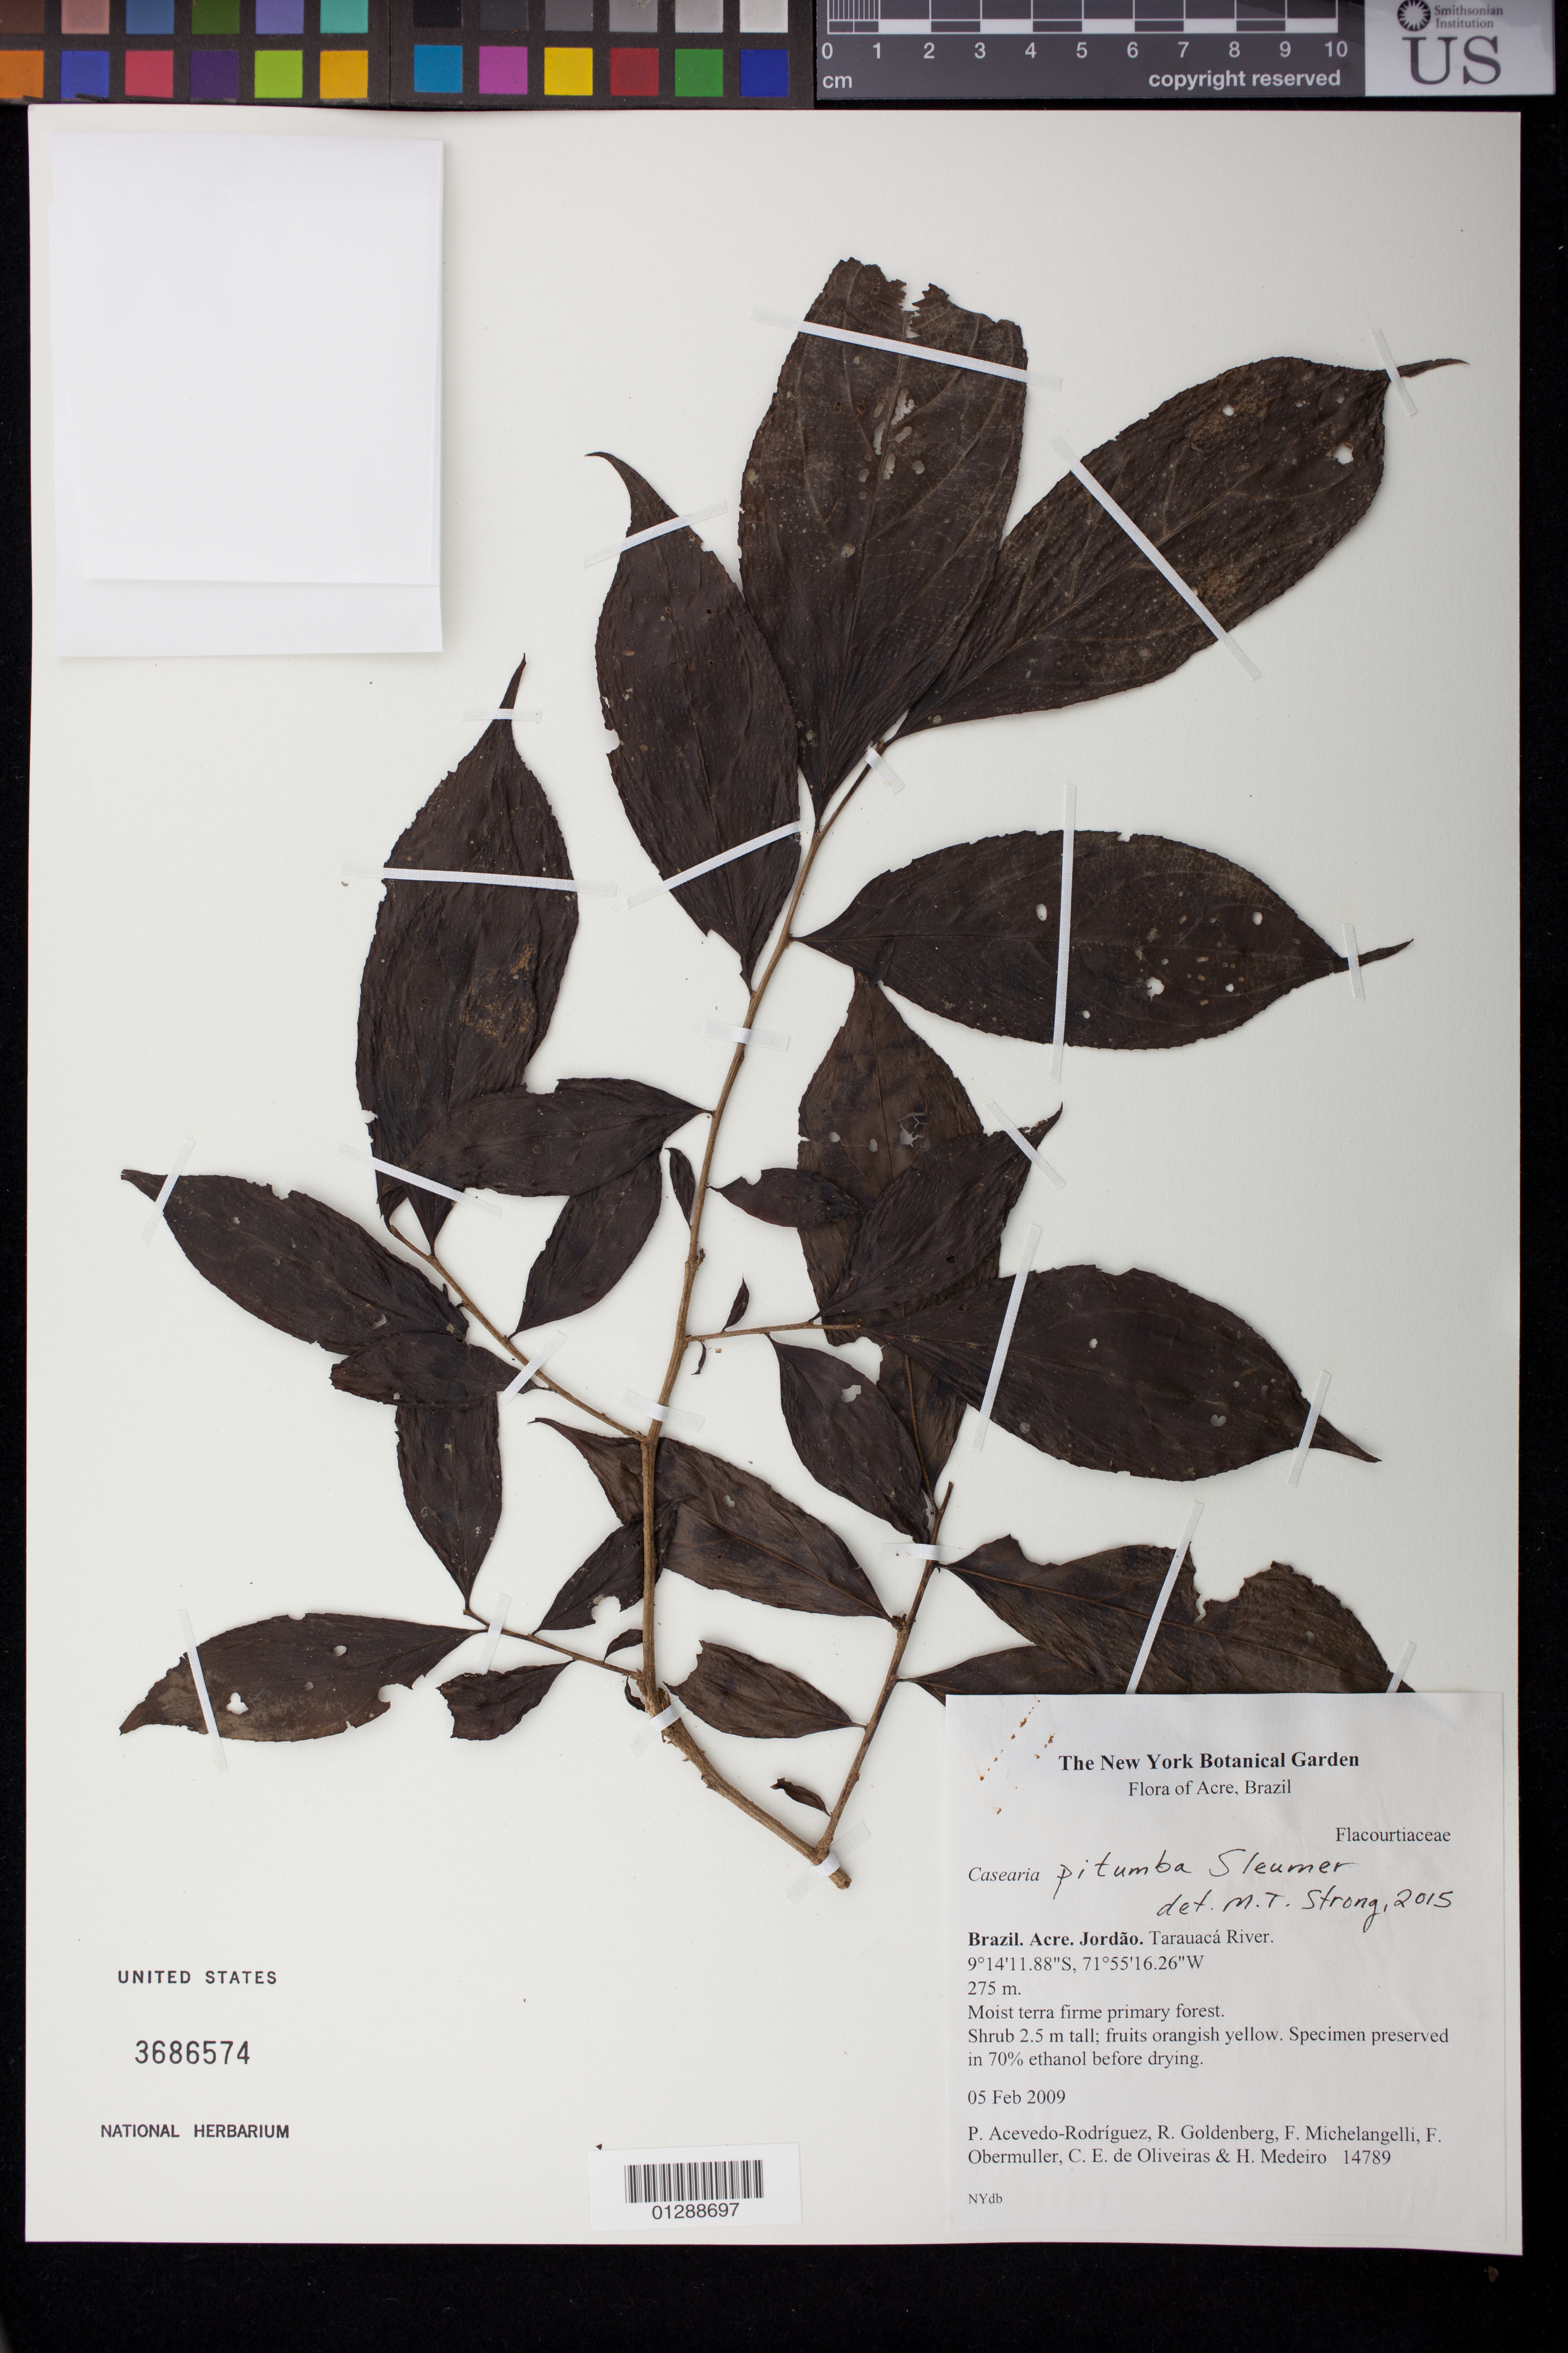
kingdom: Plantae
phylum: Tracheophyta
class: Magnoliopsida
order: Malpighiales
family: Salicaceae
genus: Casearia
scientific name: Casearia sp.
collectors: P. Acevedo-Rodr., R. Goldenberg, F. Michelangelli, F. A. Obermuller, C. E. de Oliveiras & H. Medeiro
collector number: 14789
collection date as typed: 05 Feb 2009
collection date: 2009-02-05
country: Brazil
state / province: Acre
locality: Acre; Municipio Jordao. Tarauca River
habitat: moist terra firme primary forest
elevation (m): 275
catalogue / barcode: US 3686574